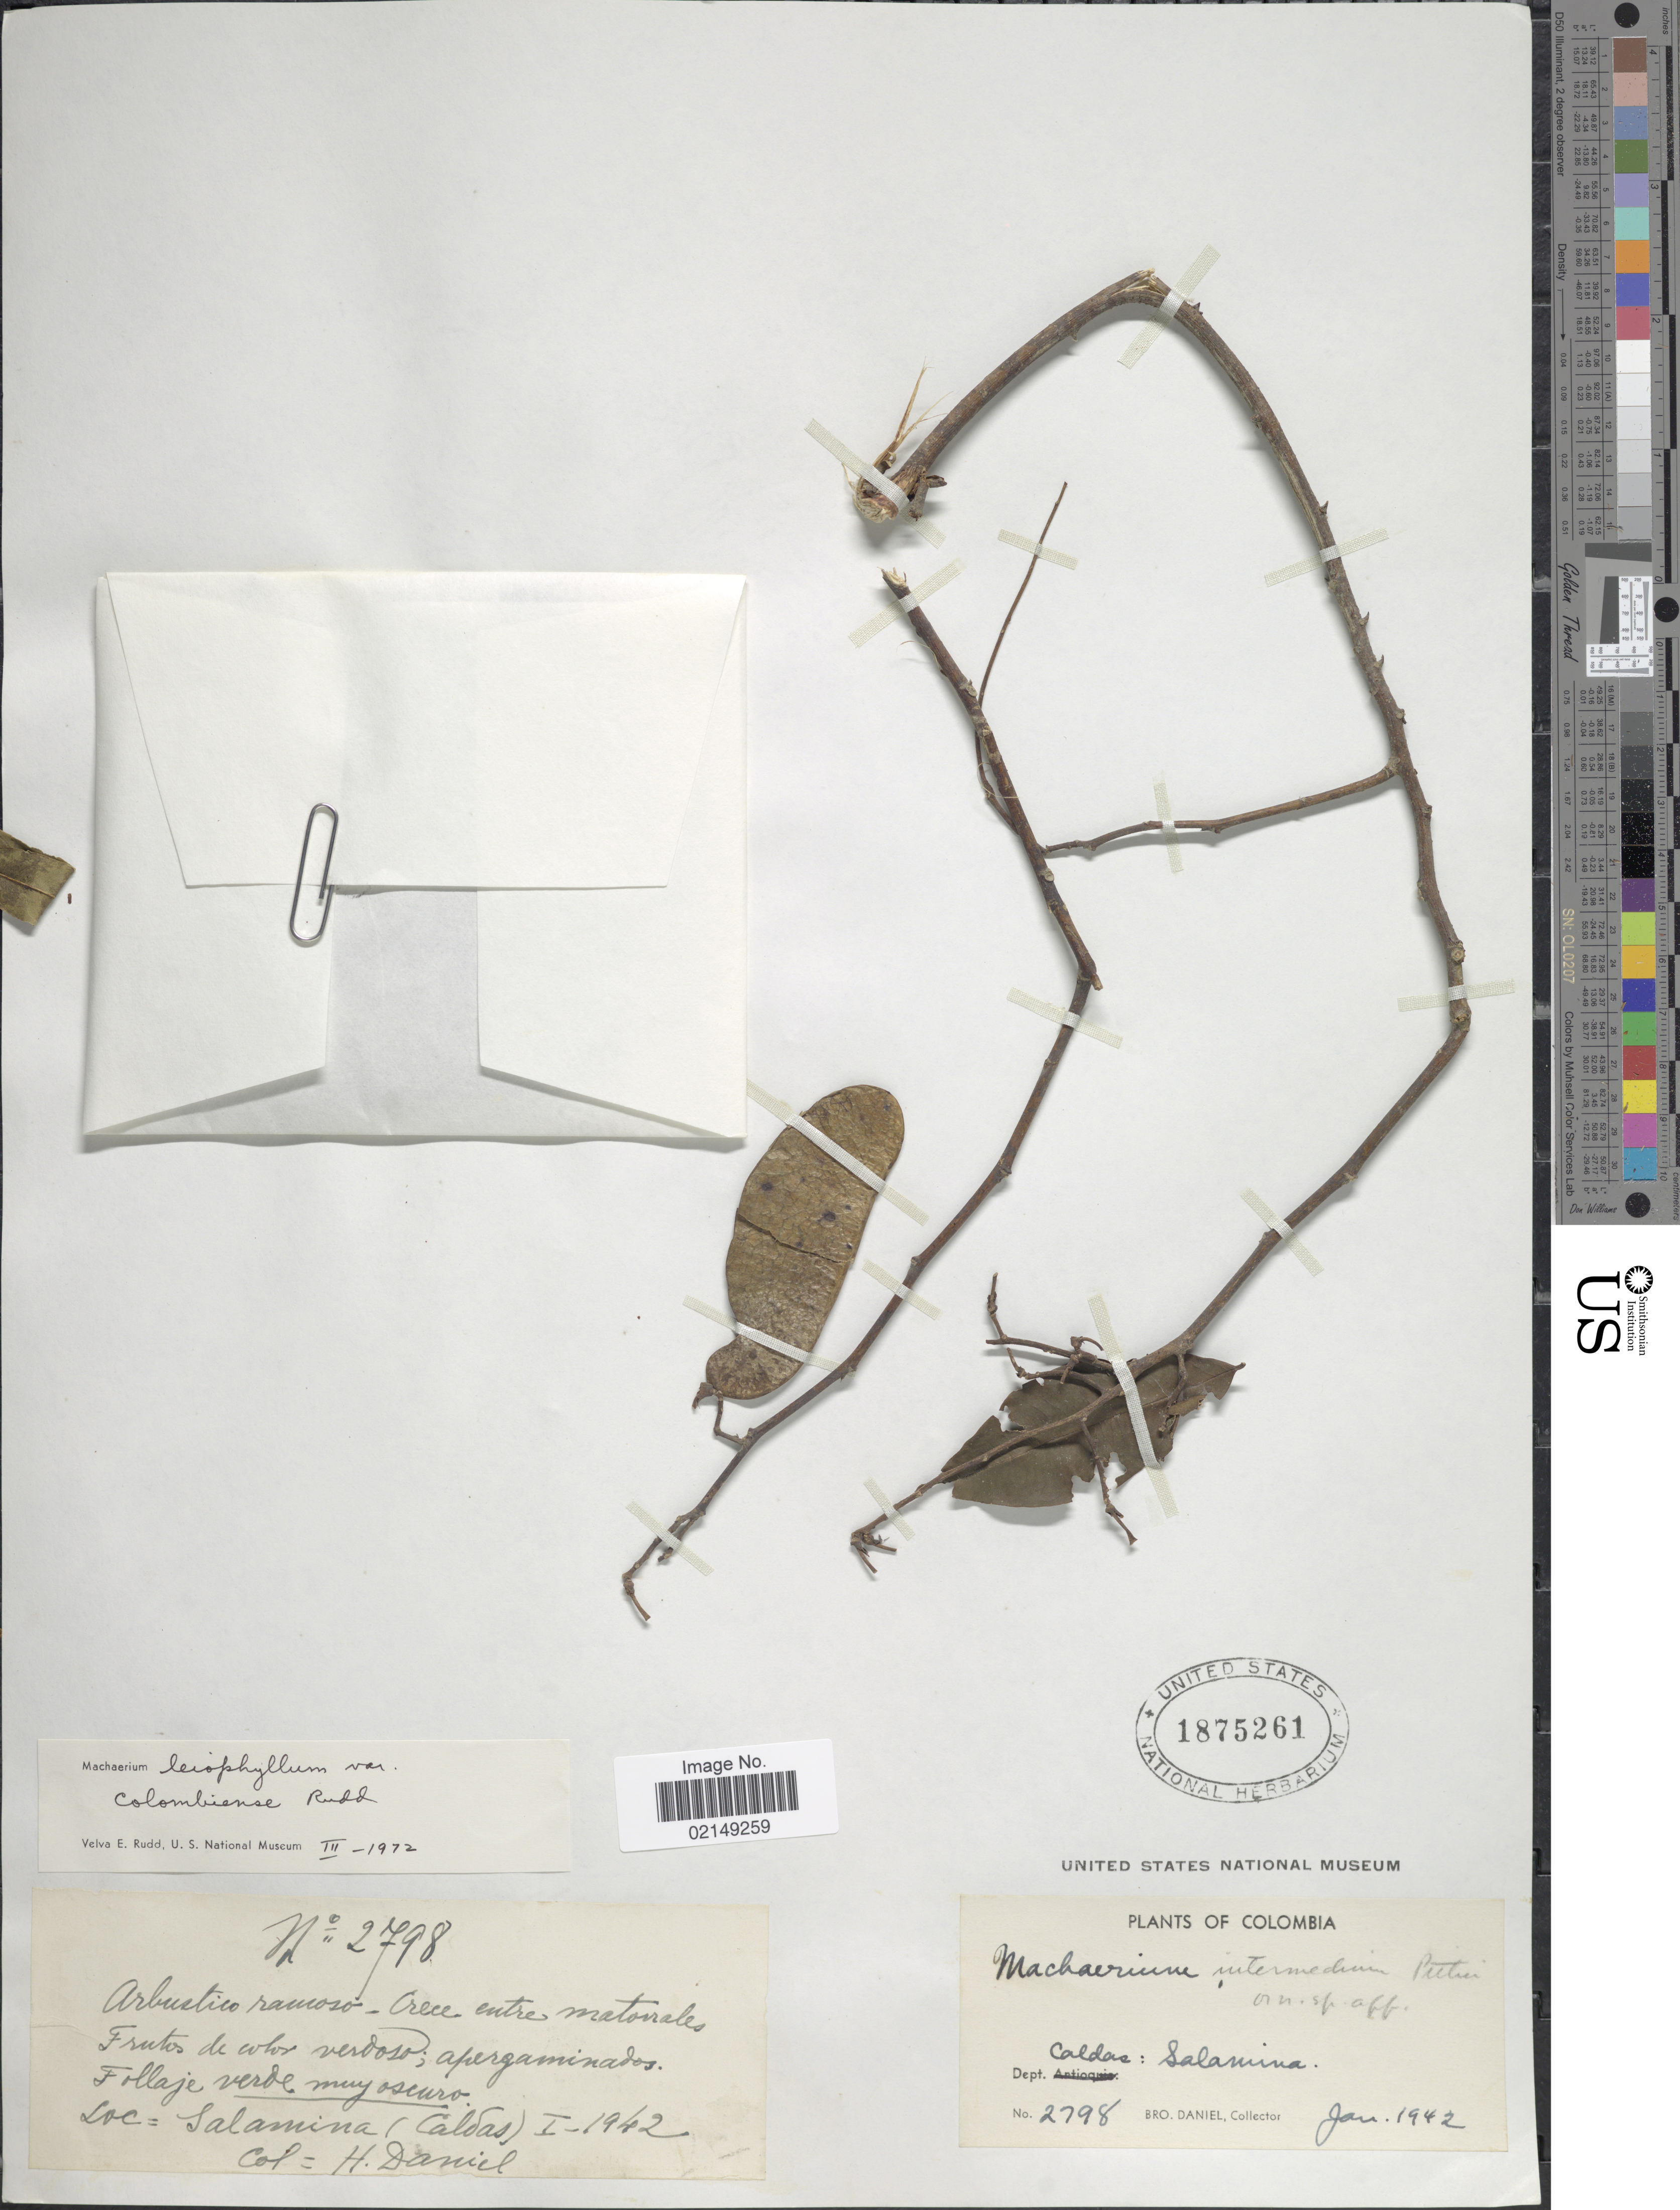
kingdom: Plantae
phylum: Tracheophyta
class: Magnoliopsida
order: Fabales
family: Fabaceae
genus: Machaerium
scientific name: Machaerium leiophyllum var. colombiense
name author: Rudd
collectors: Bro. Daniel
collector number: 2798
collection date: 1942-01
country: Colombia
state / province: Caldas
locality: Salamina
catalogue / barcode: US 1875261